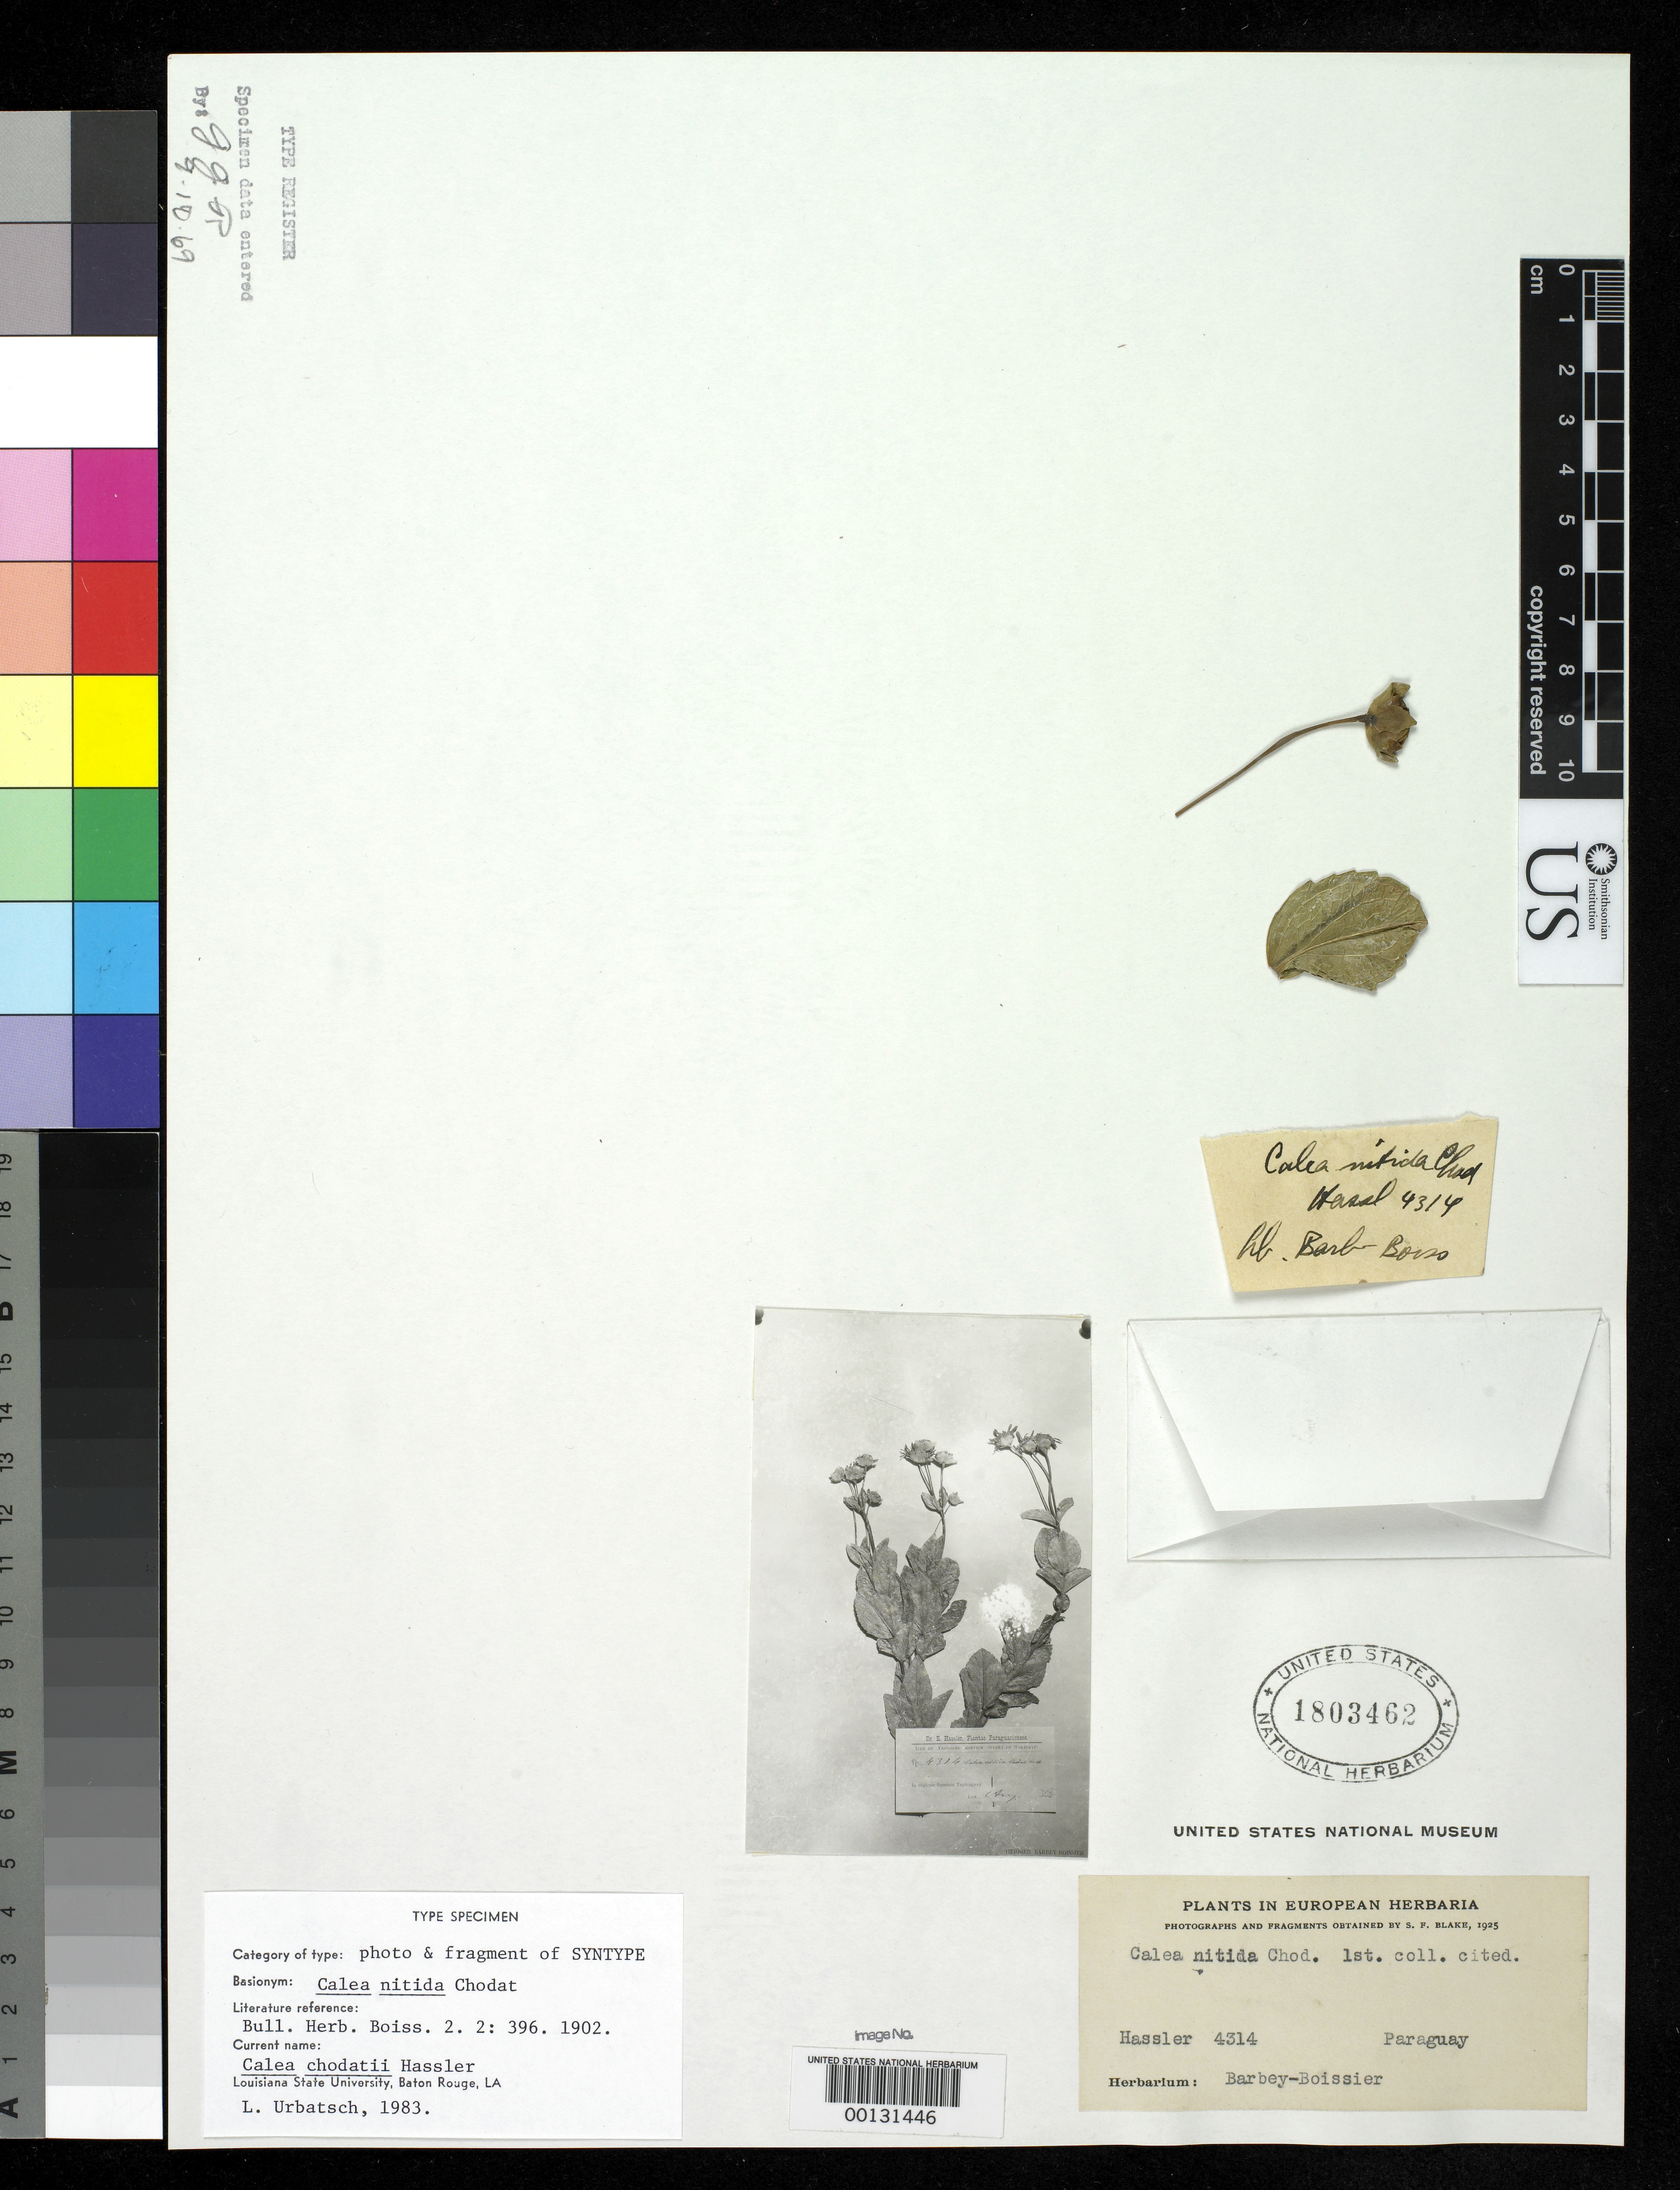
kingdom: Plantae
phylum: Tracheophyta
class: Magnoliopsida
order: Asterales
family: Asteraceae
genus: Calea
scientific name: Calea nitida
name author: Chodat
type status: Type Fragment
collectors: E. Hassler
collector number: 4314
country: Paraguay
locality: Tapiriguay River region.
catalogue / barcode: US 1803462